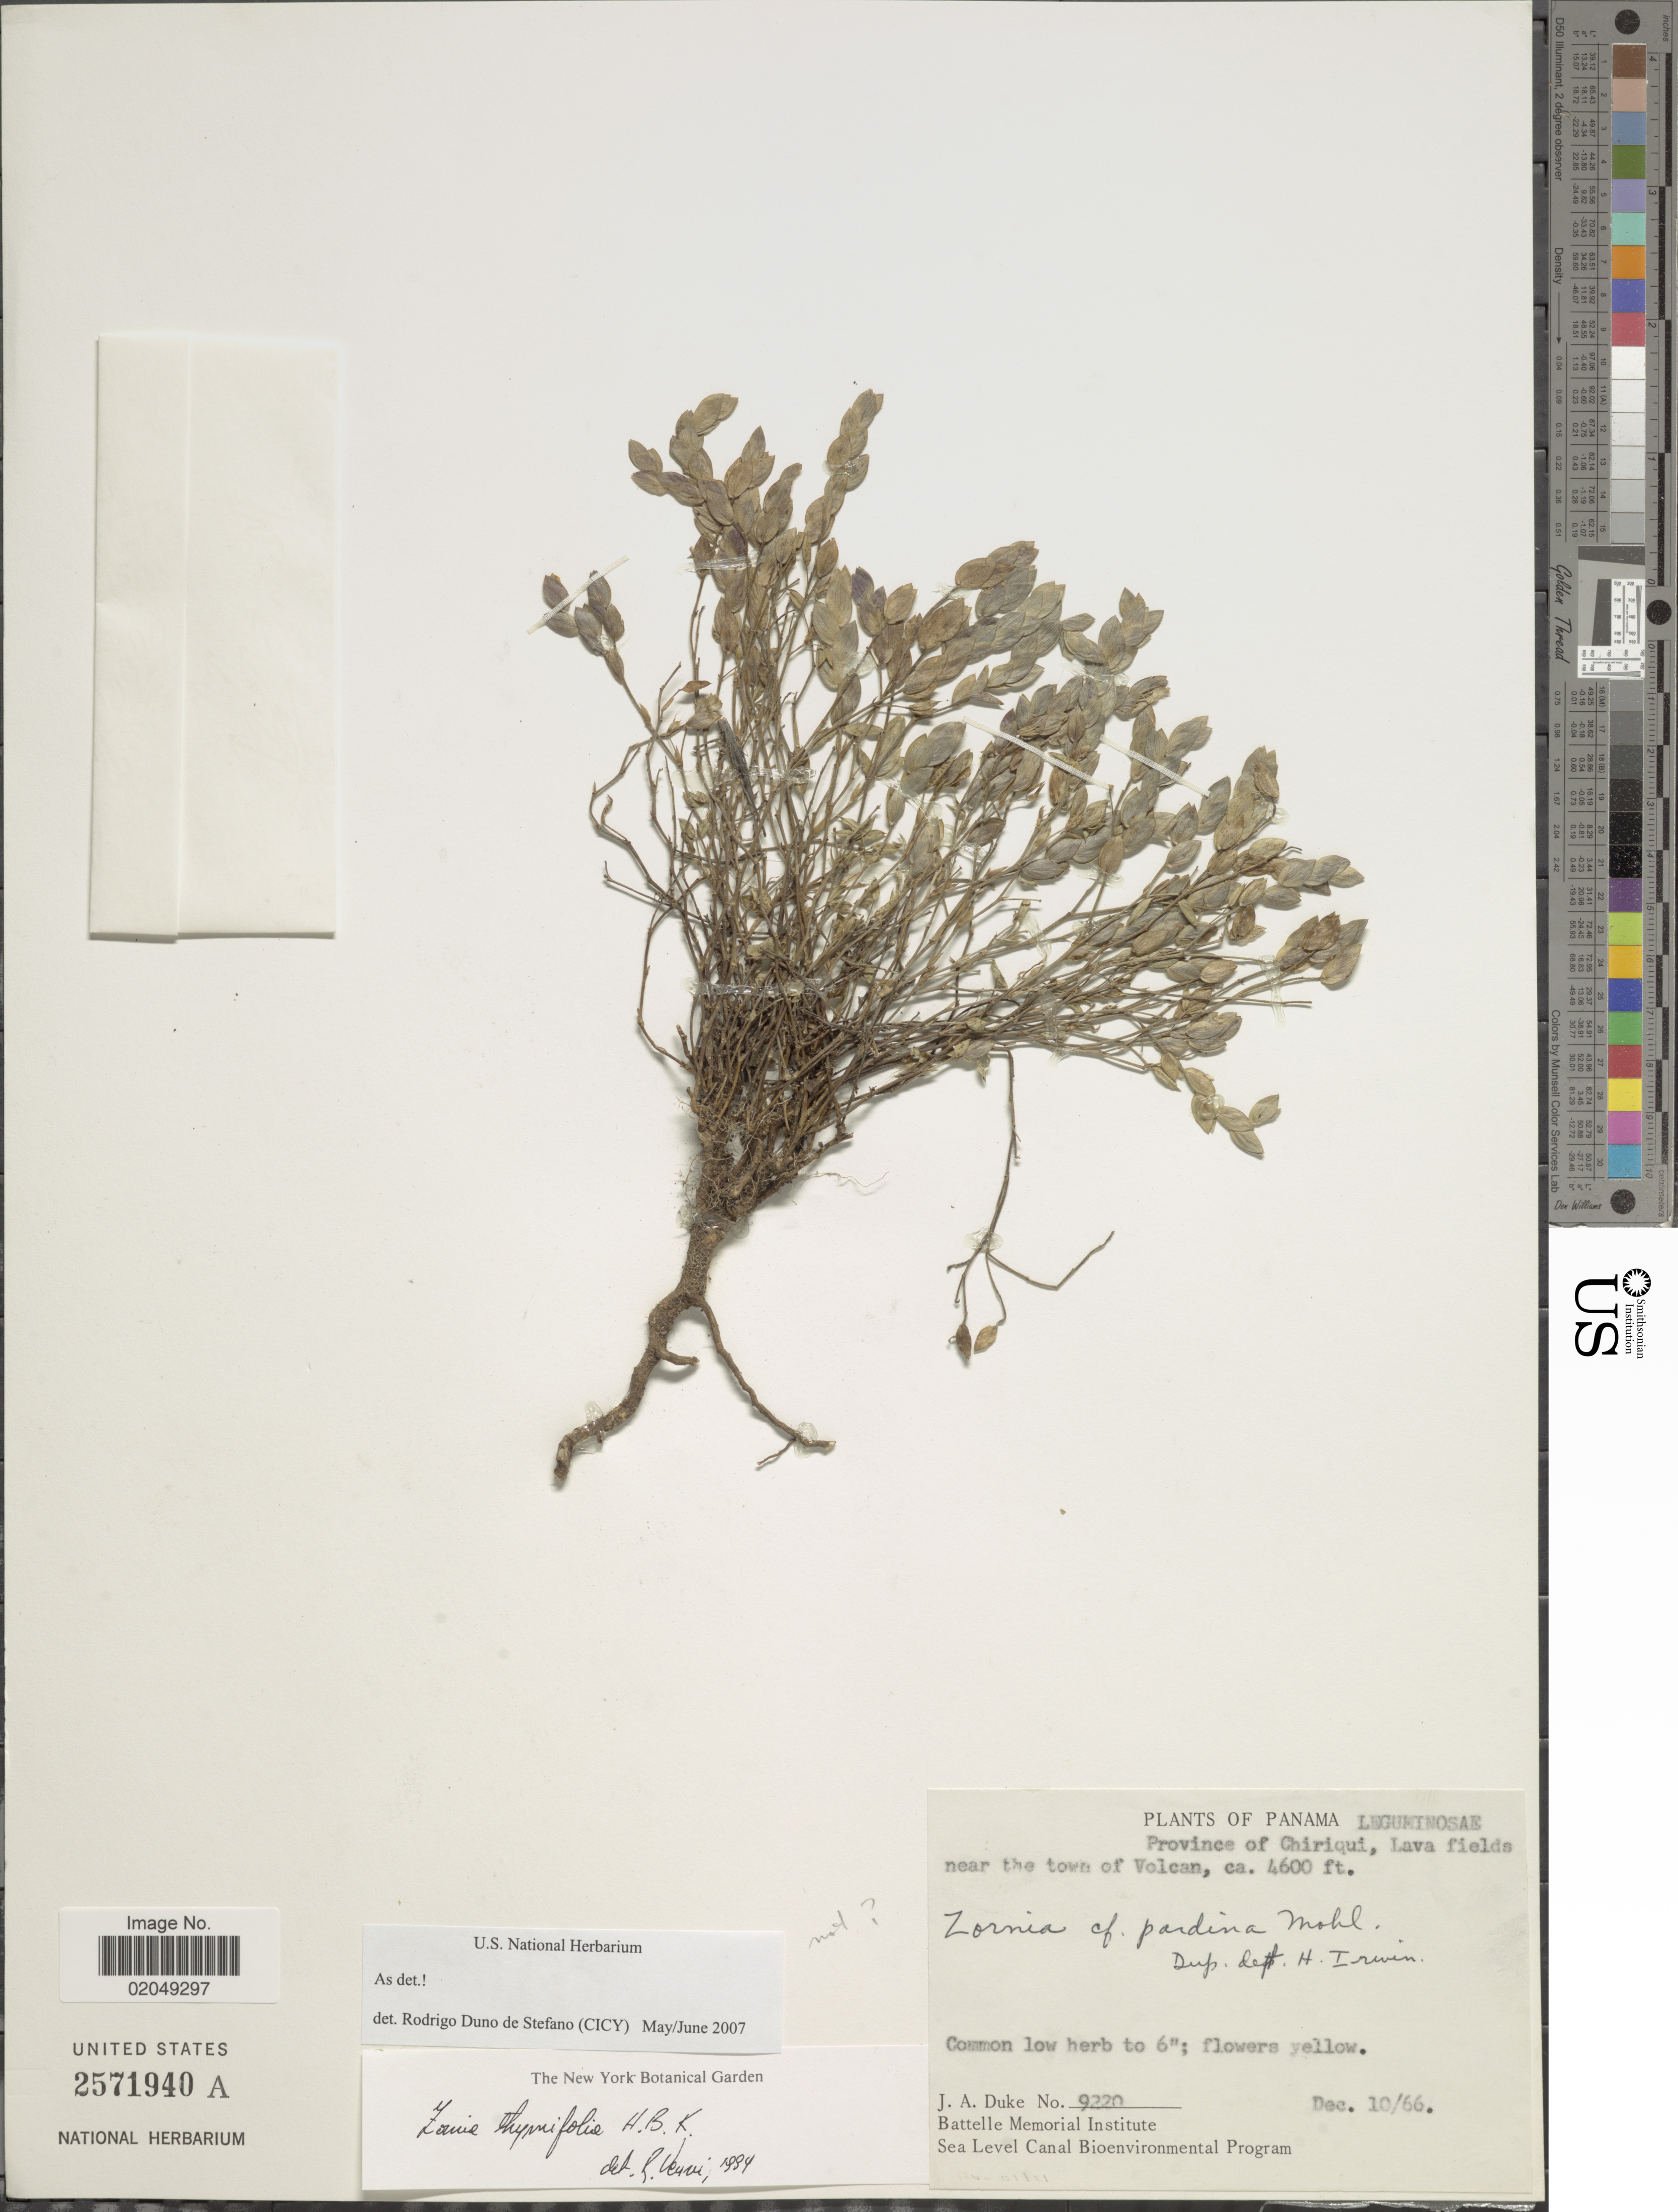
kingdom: Plantae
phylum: Tracheophyta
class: Magnoliopsida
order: Fabales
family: Fabaceae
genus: Zornia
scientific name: Zornia thymifolia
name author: Kunth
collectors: J. A. Duke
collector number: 9220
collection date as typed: Transcribed d/m/y: 10/12/66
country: Panama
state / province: Chiriqui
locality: Lava fields near the town of Volcan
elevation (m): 1402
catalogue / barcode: US 2571940A